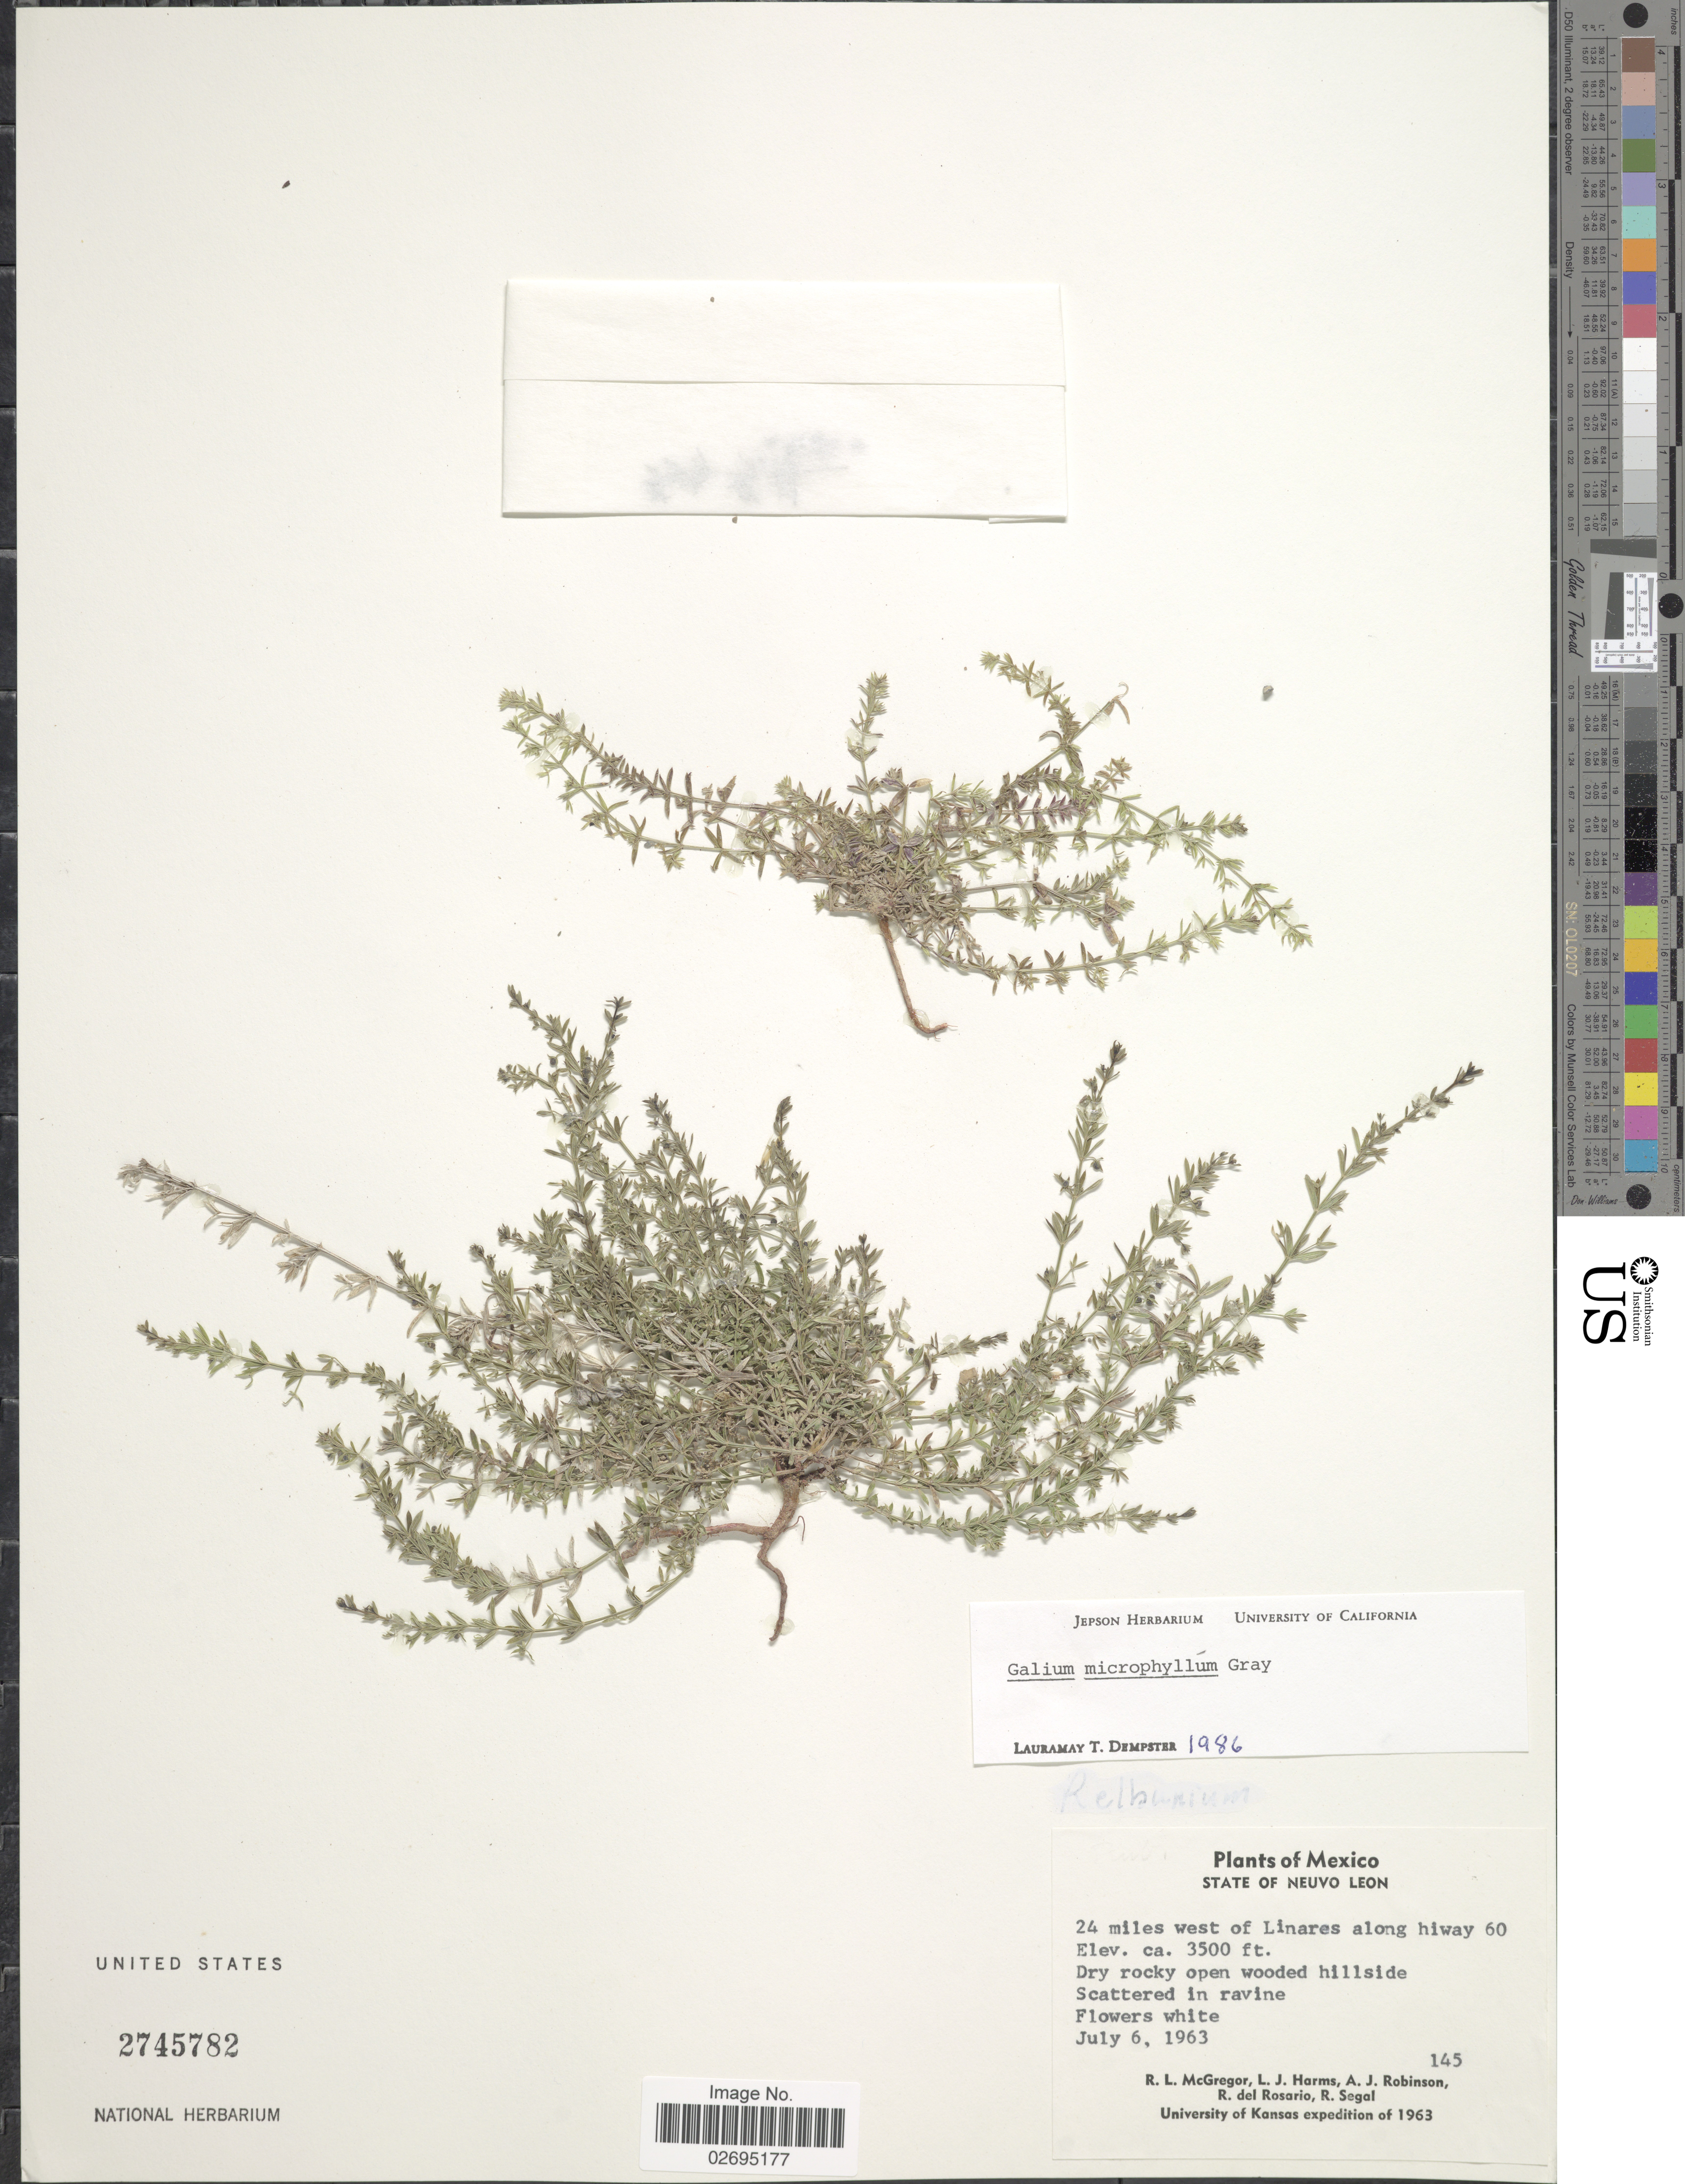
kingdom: Plantae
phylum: Tracheophyta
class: Magnoliopsida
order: Gentianales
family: Rubiaceae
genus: Galium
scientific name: Galium microphyllum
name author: A. Gray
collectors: R. McGregor, L. Harms, A. J. Robinson, R. del Rosario & R. Segal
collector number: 145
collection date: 1963-07-06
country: Mexico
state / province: Nuevo León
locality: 24 miles west of Linares along hiway 60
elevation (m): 1067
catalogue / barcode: US 2745782